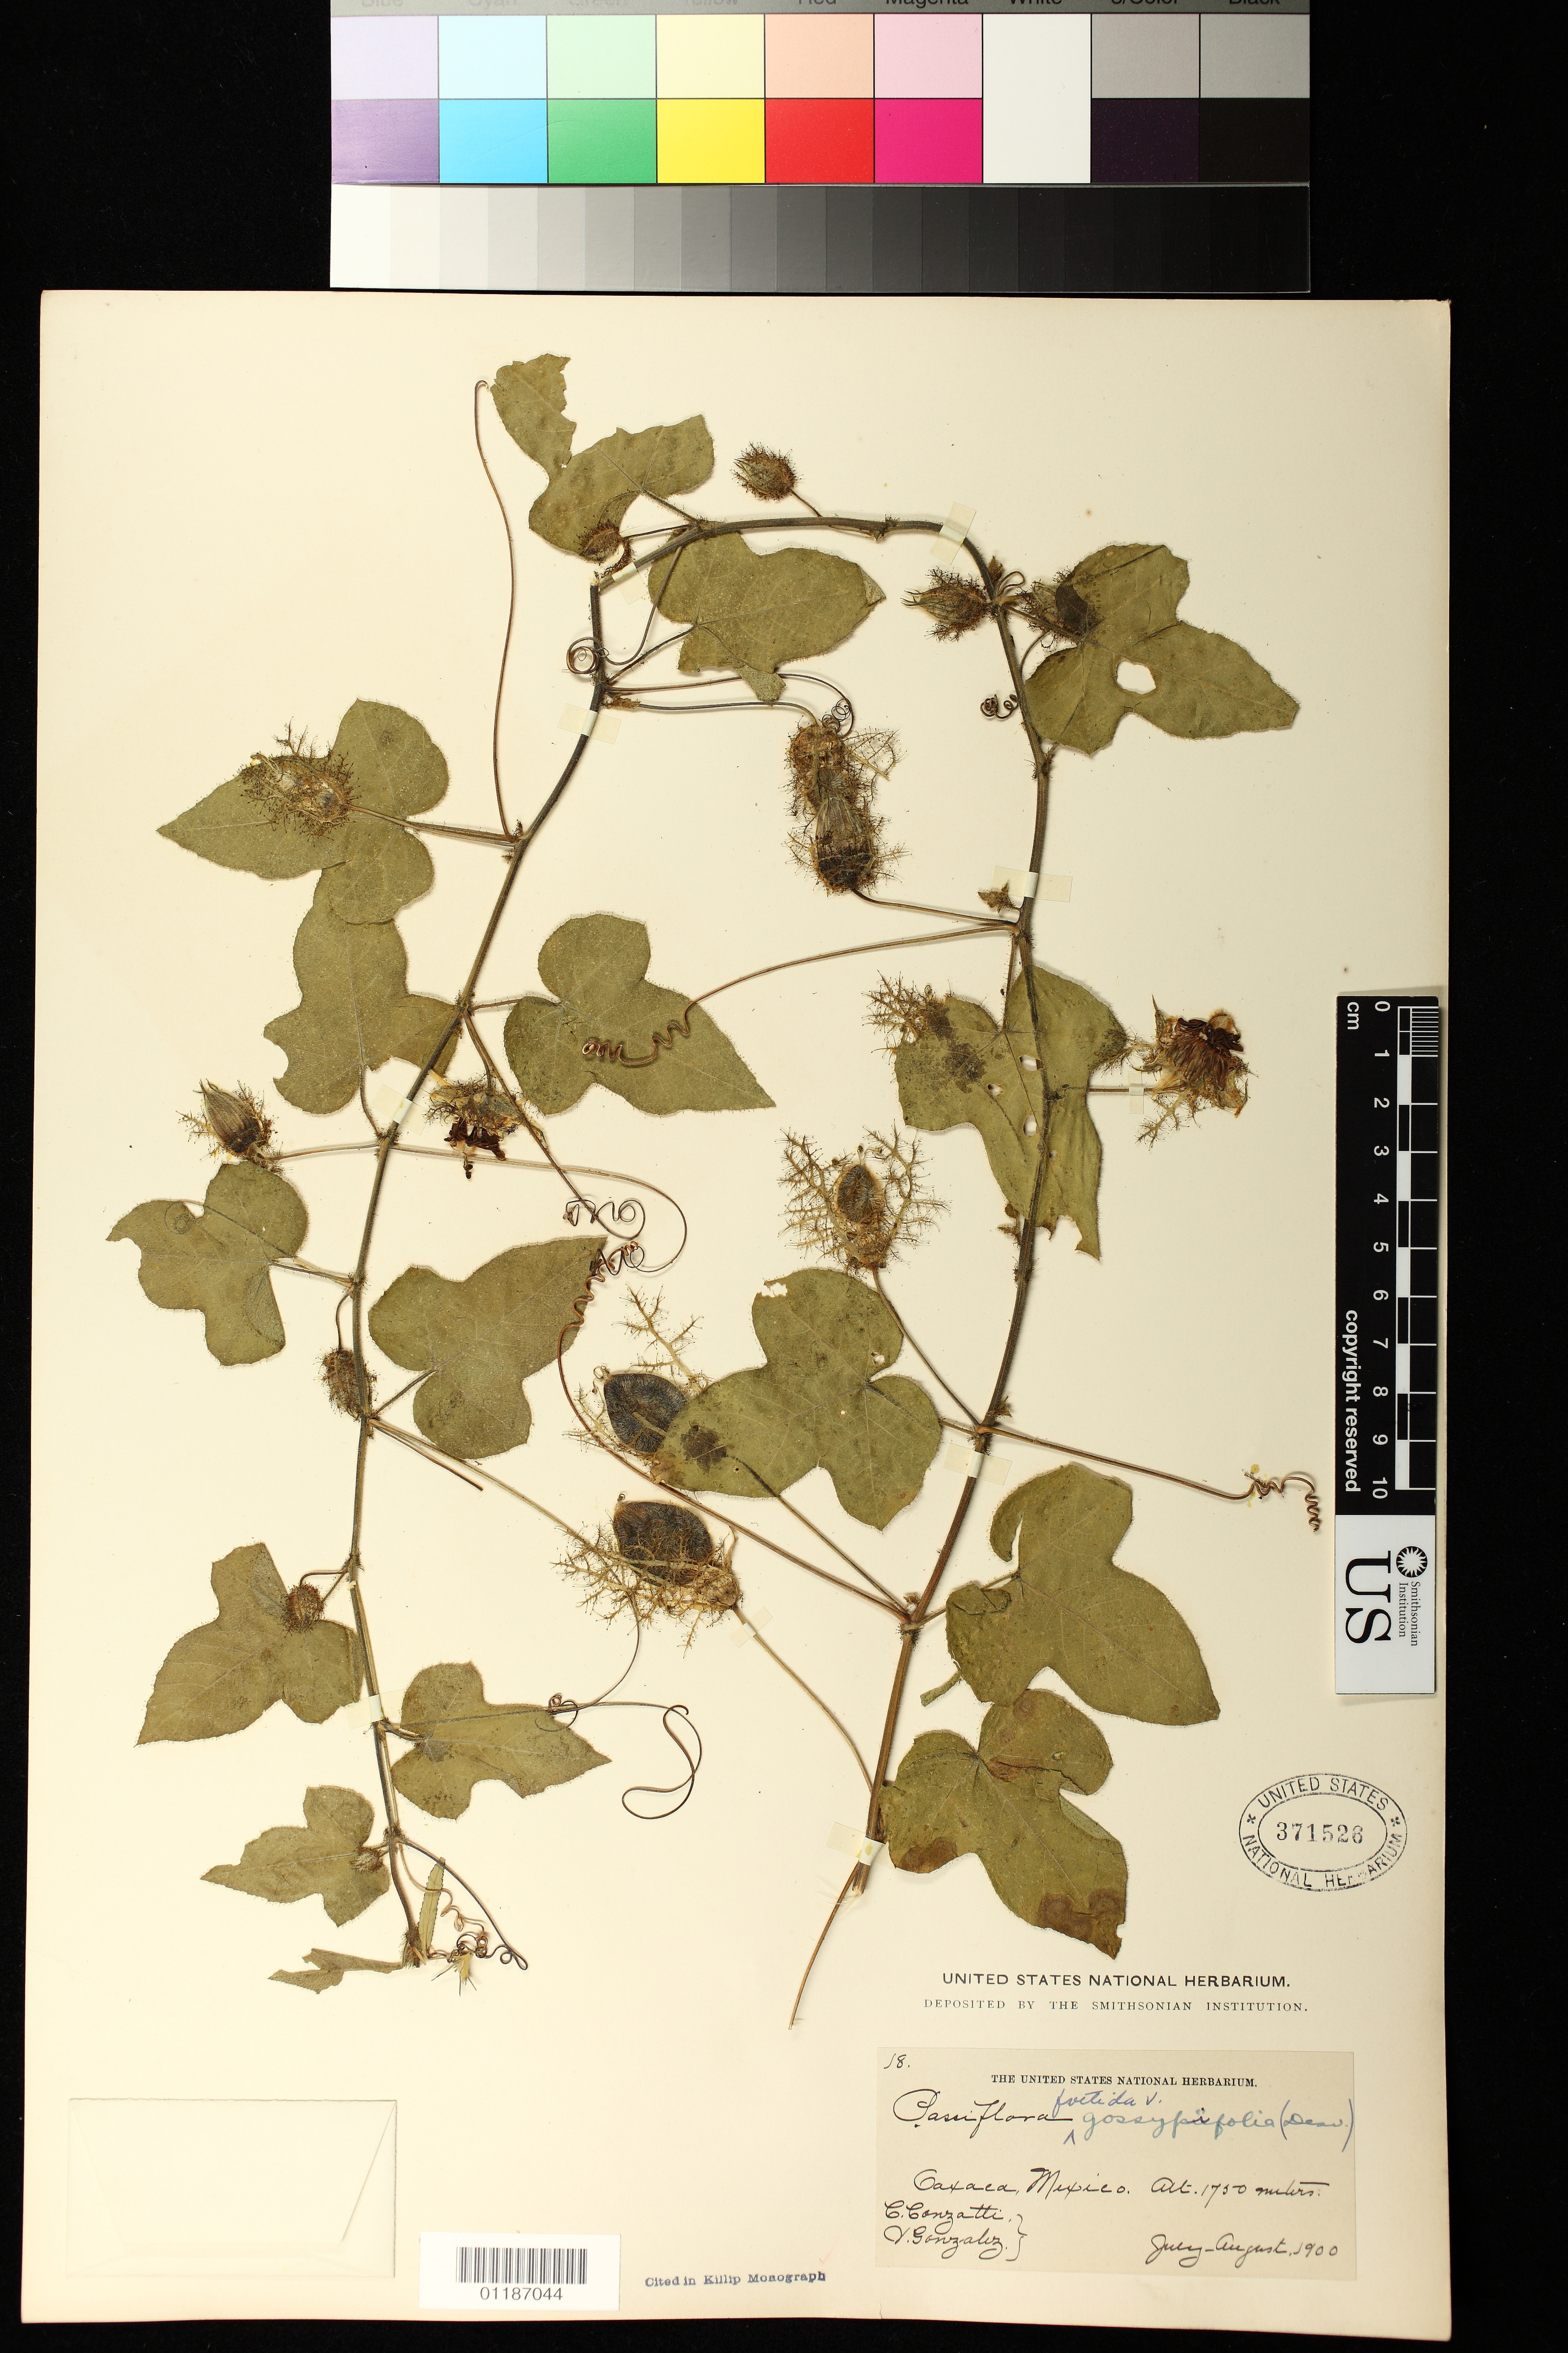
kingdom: Plantae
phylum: Tracheophyta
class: Magnoliopsida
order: Malpighiales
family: Passifloraceae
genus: Passiflora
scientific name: Passiflora foetida var. gossypiifolia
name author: (Desv.) Mast.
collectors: C. Conzatti, V. Gonzalez & C. Gilly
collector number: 18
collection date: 1900-07/1900-08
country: Mexico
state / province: Oaxaca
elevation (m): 1750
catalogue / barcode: US 371528